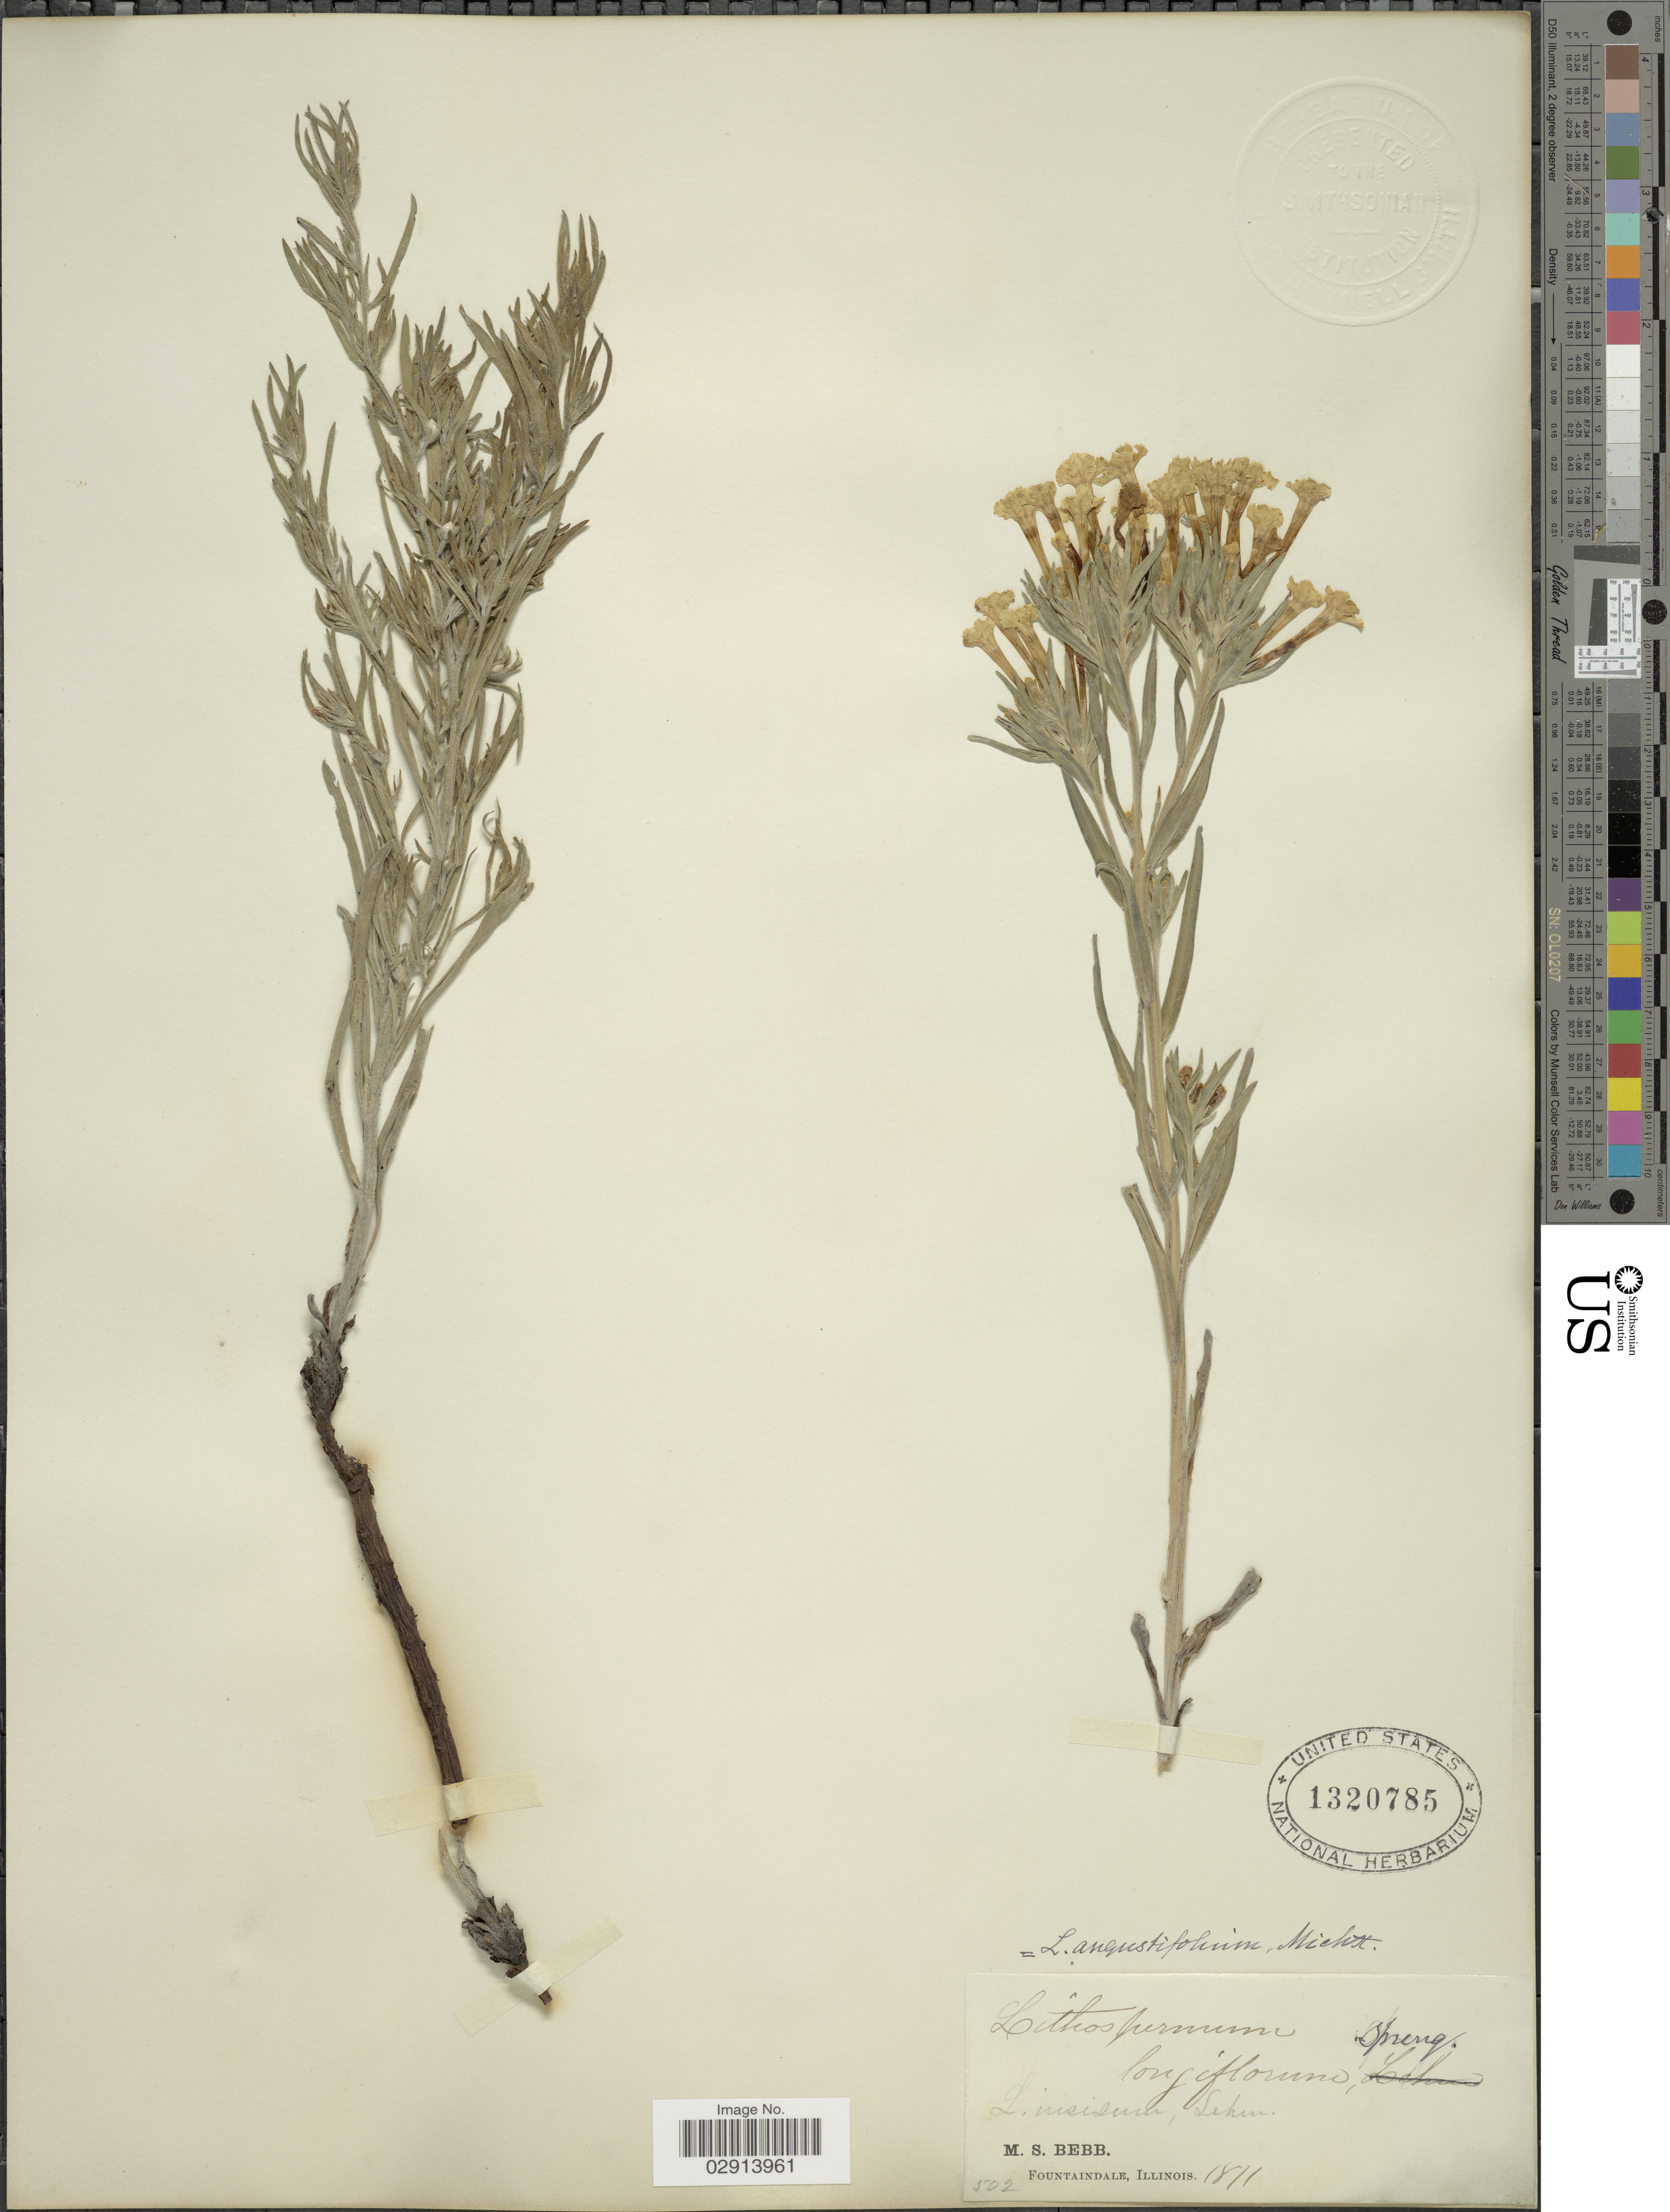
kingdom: Plantae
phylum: Tracheophyta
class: Magnoliopsida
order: Boraginales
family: Boraginaceae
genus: Lithospermum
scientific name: Lithospermum incisum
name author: Lehm.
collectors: M. Bebb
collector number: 502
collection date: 1811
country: United States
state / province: Illinois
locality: Fountaindale.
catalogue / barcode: US 1320785